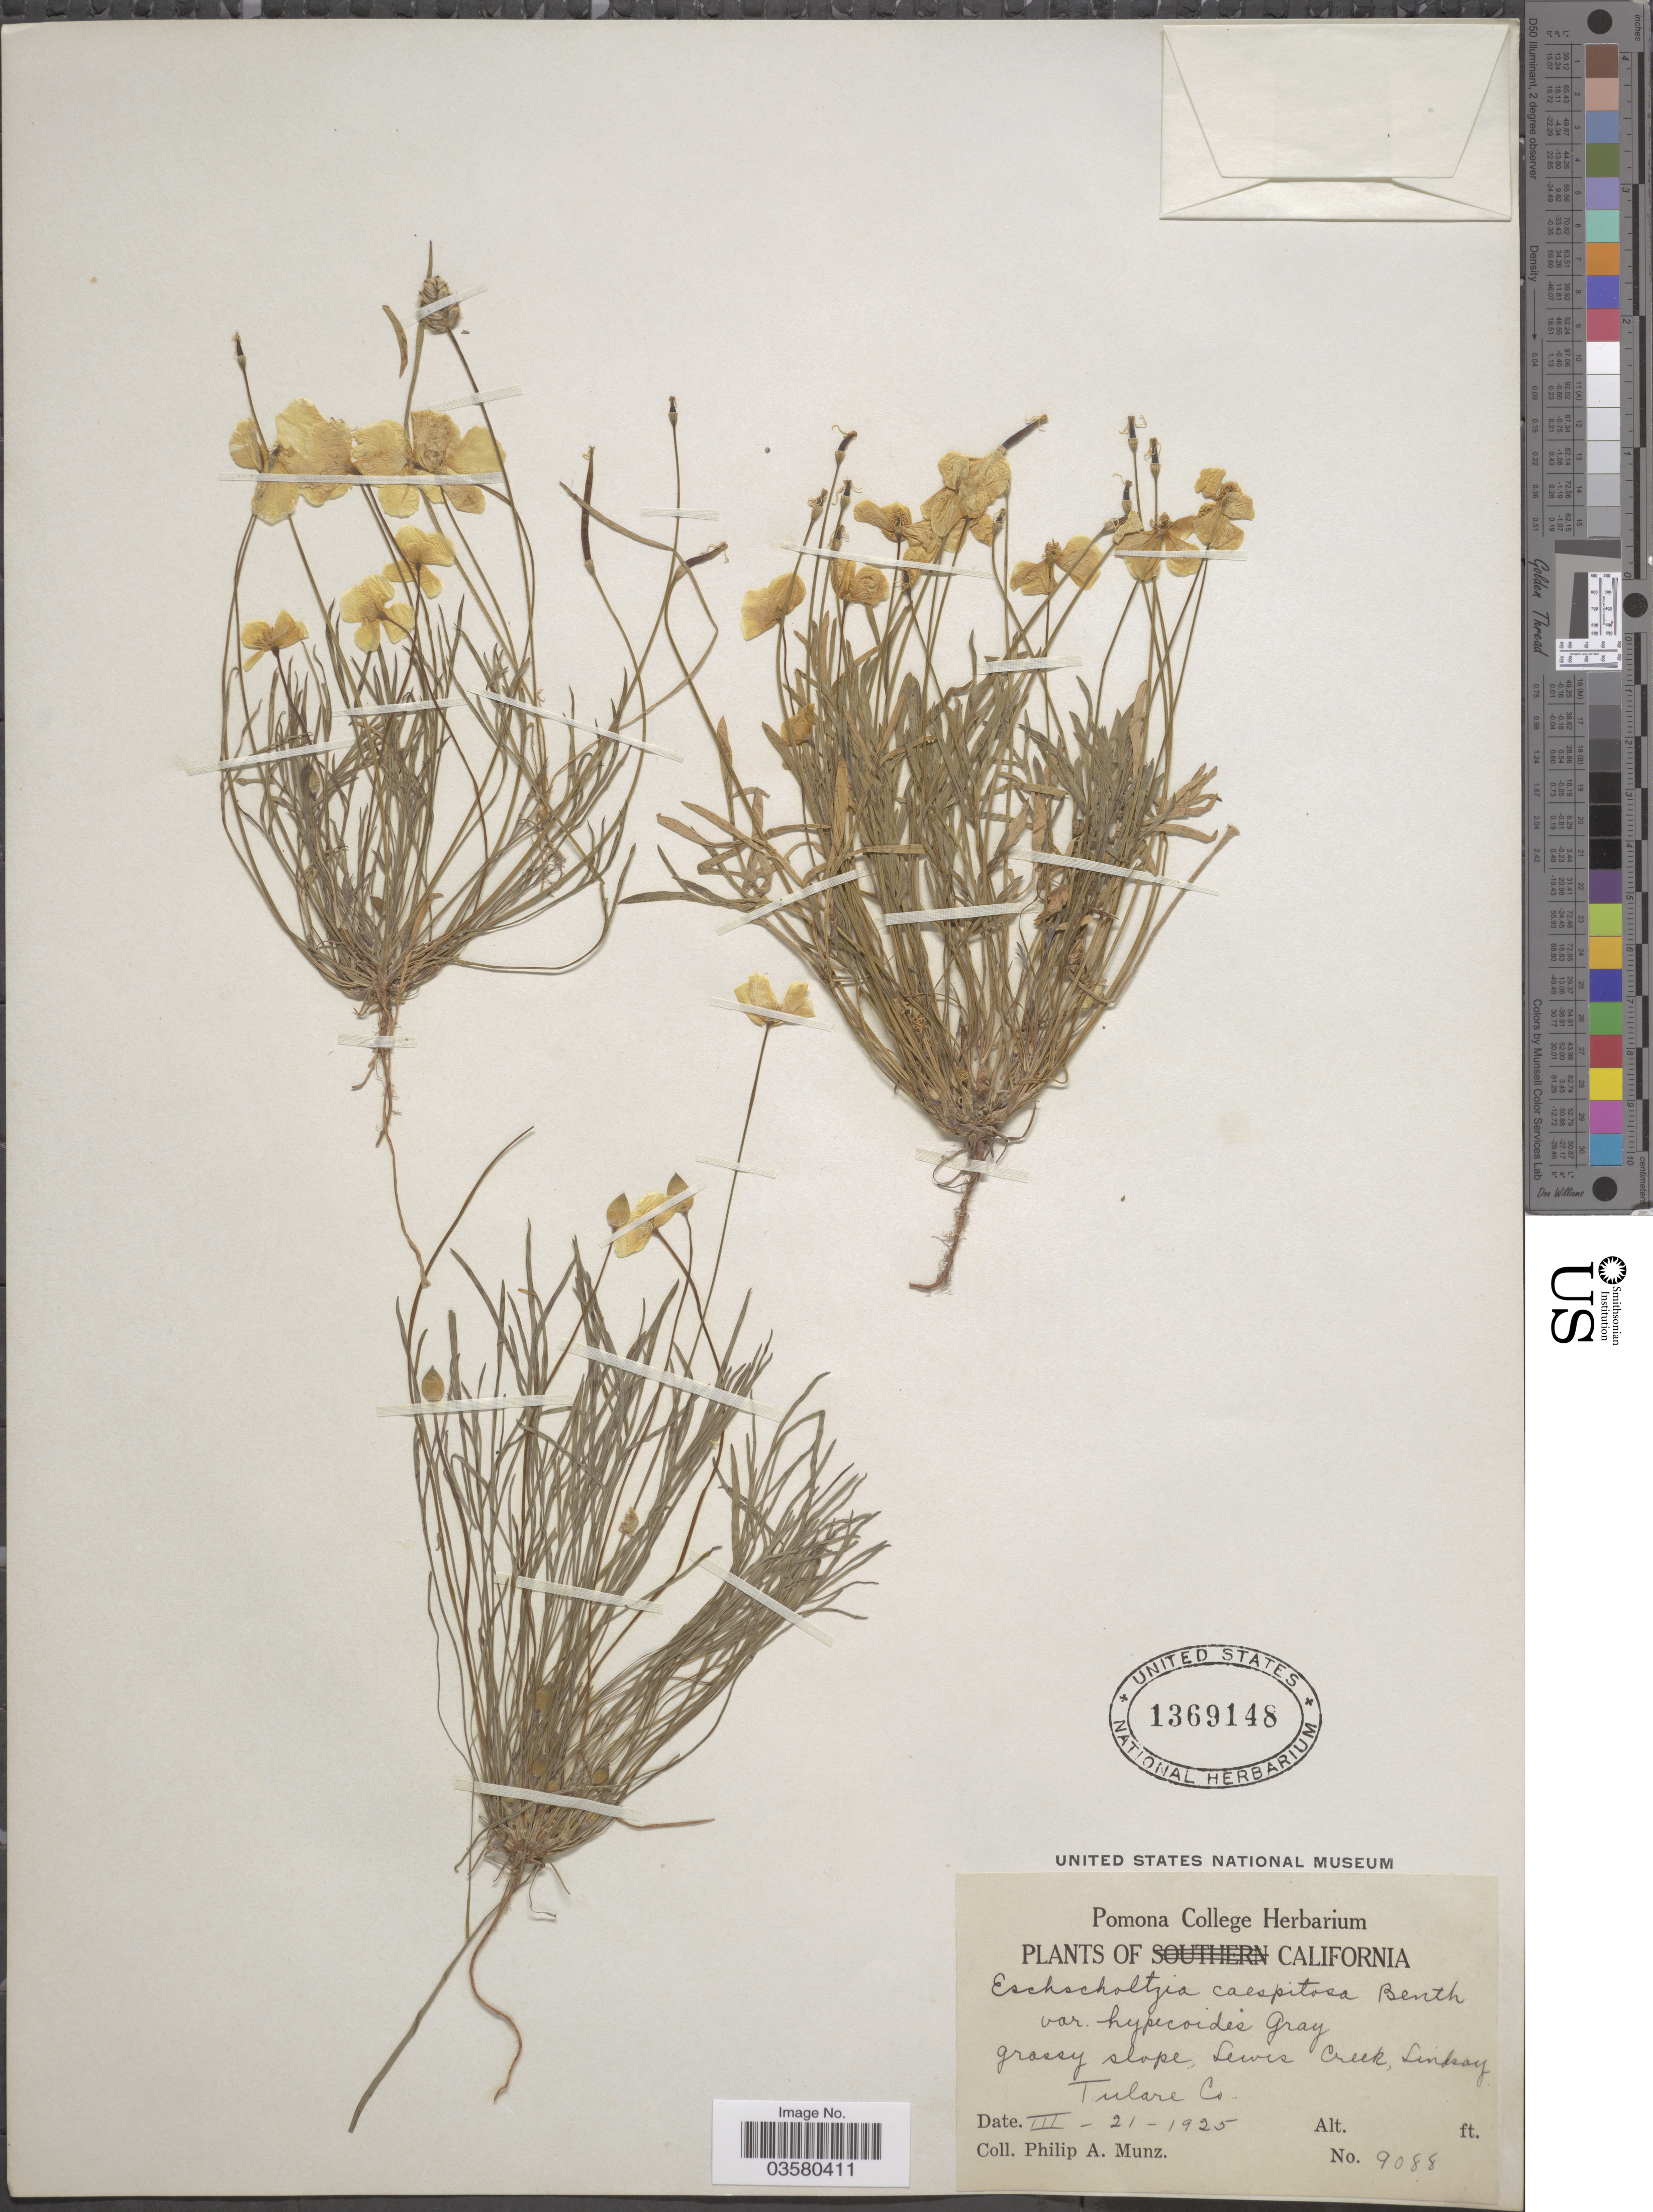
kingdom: Plantae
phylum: Tracheophyta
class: Magnoliopsida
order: Ranunculales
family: Papaveraceae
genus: Eschscholzia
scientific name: Eschscholzia lobbii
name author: Greene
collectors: P. A. Munz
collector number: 9088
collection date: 1925-03-21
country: United States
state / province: California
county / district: Tulare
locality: Grassy slope, Lewis Creek, Lindsay. Tulare Co.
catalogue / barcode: US 1369148